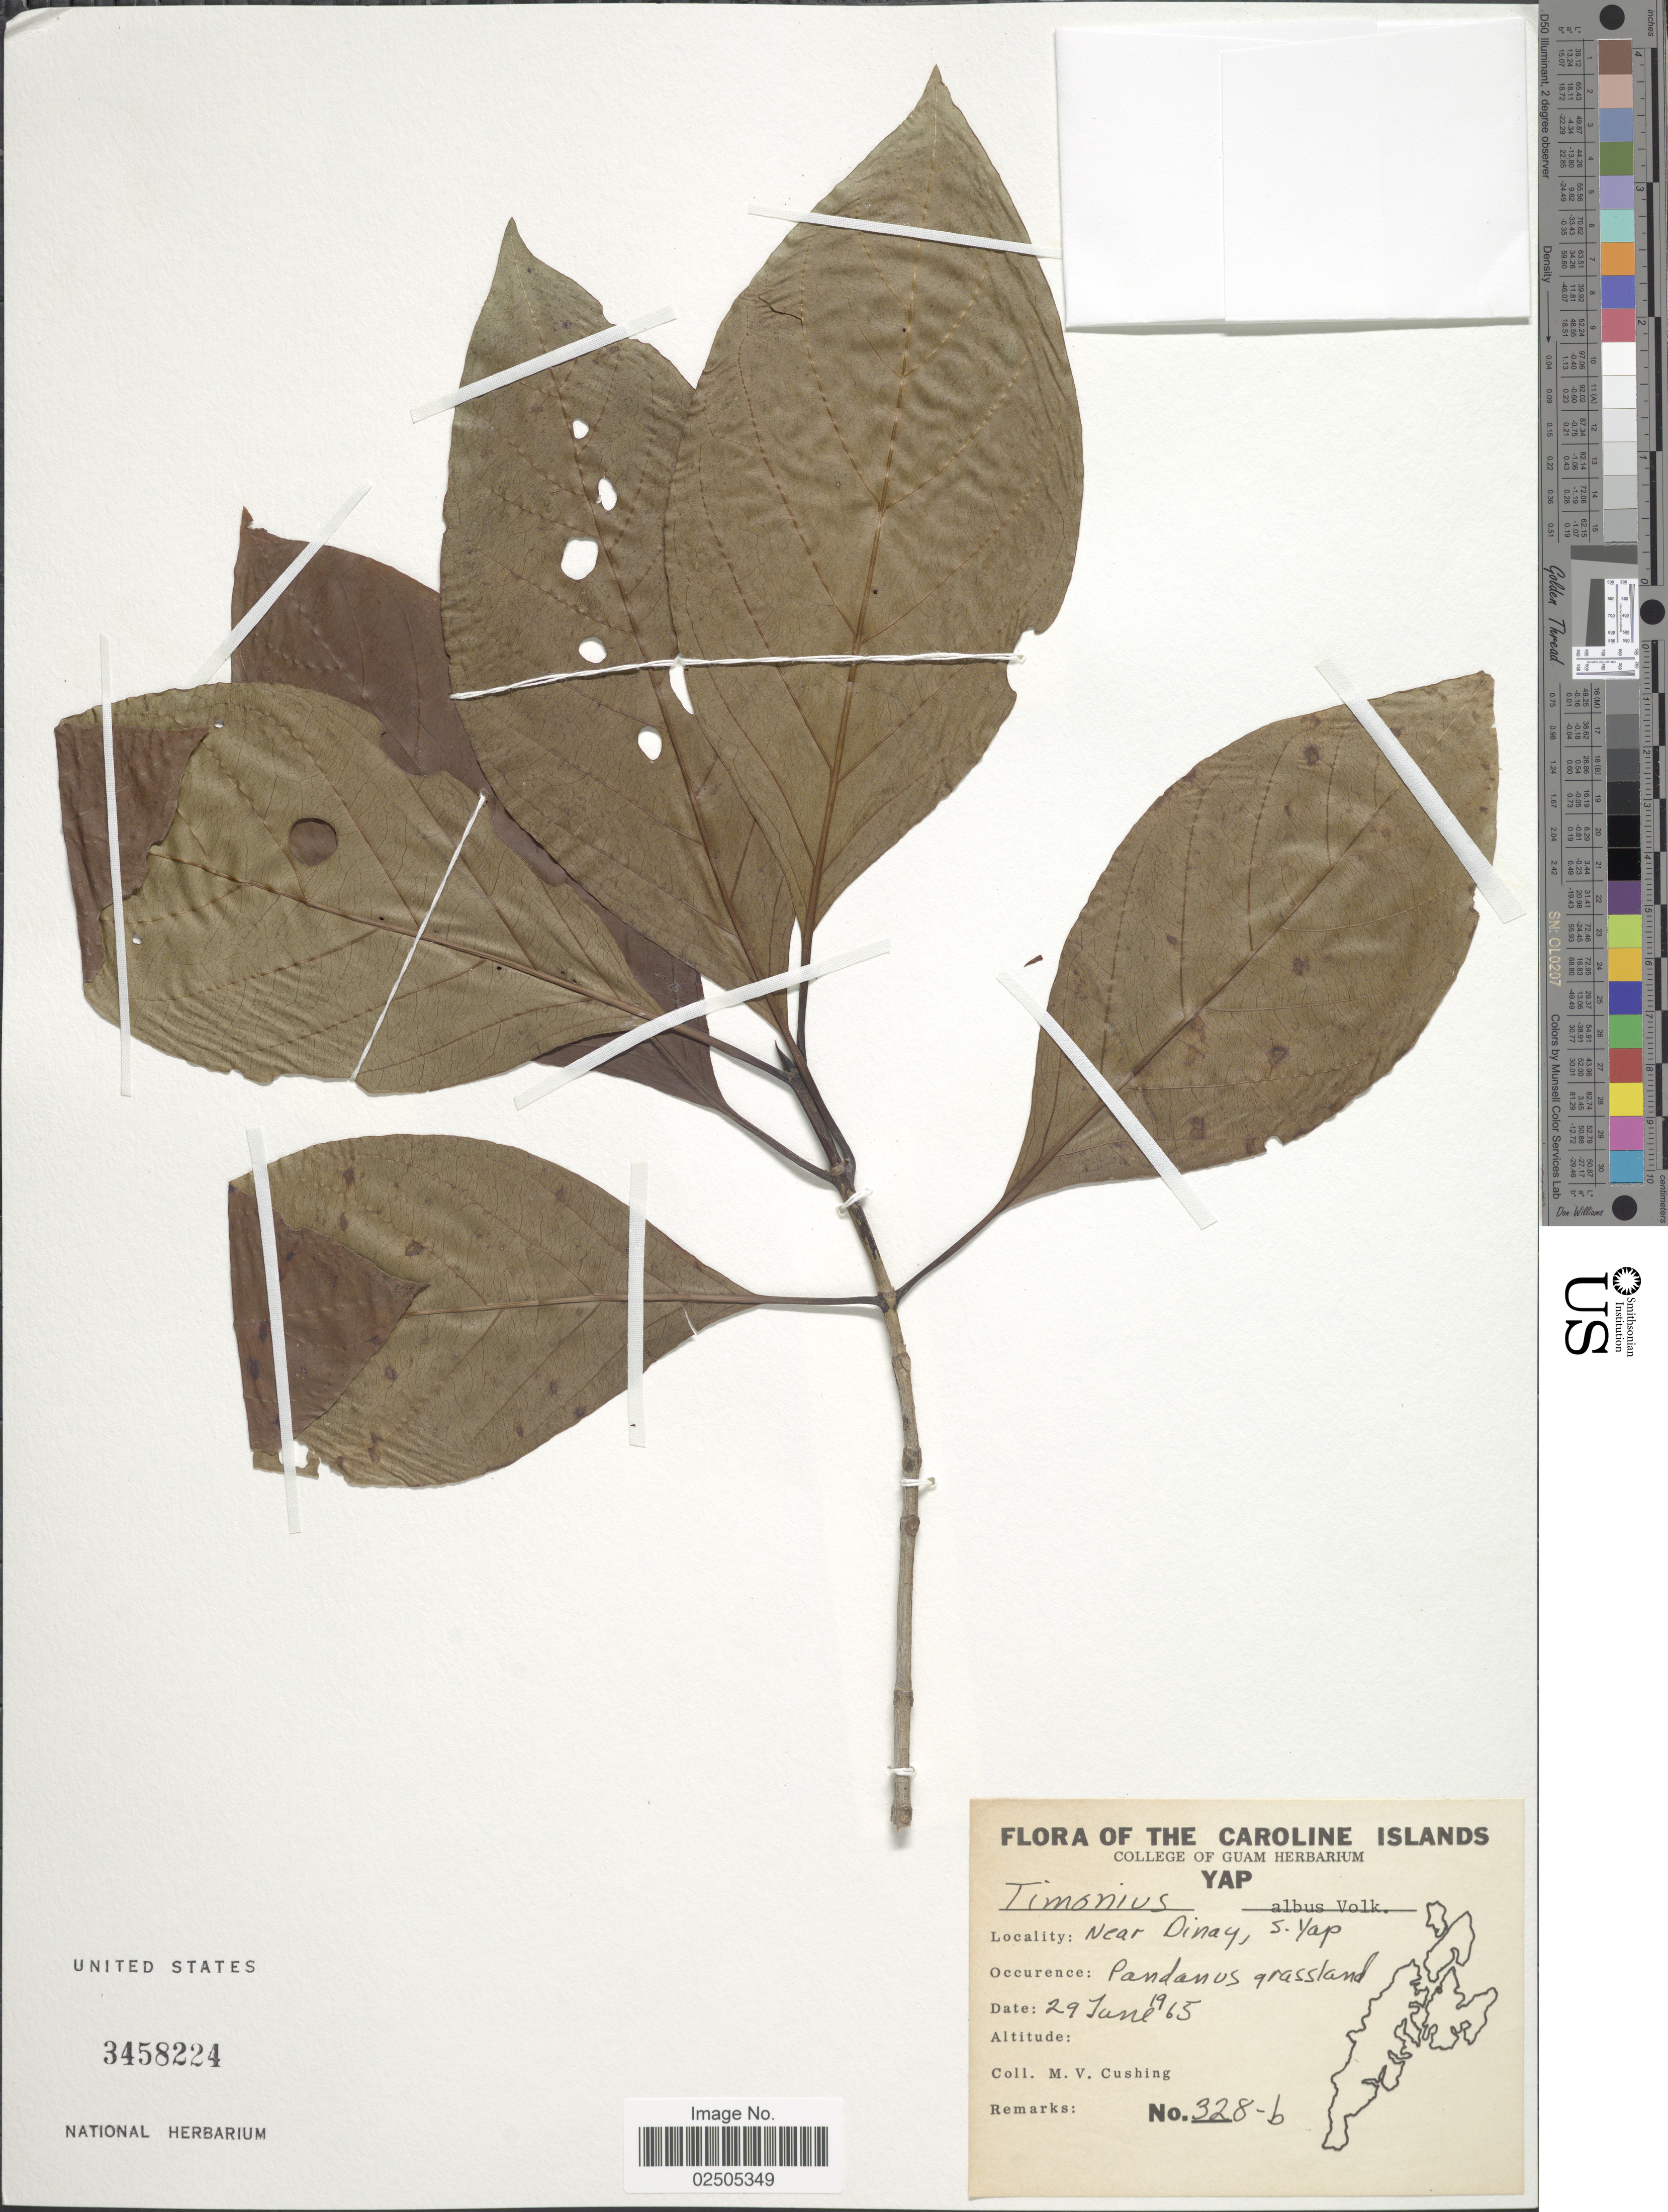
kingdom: Plantae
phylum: Tracheophyta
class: Magnoliopsida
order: Gentianales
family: Rubiaceae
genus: Timonius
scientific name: Timonius albus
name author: Volkens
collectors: M. V. Cushing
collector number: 328b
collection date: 1965-06-29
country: Micronesia, Federated States of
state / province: Yap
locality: The Caroline Islands, Near Dinay, S. Yap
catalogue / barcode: US 3458224